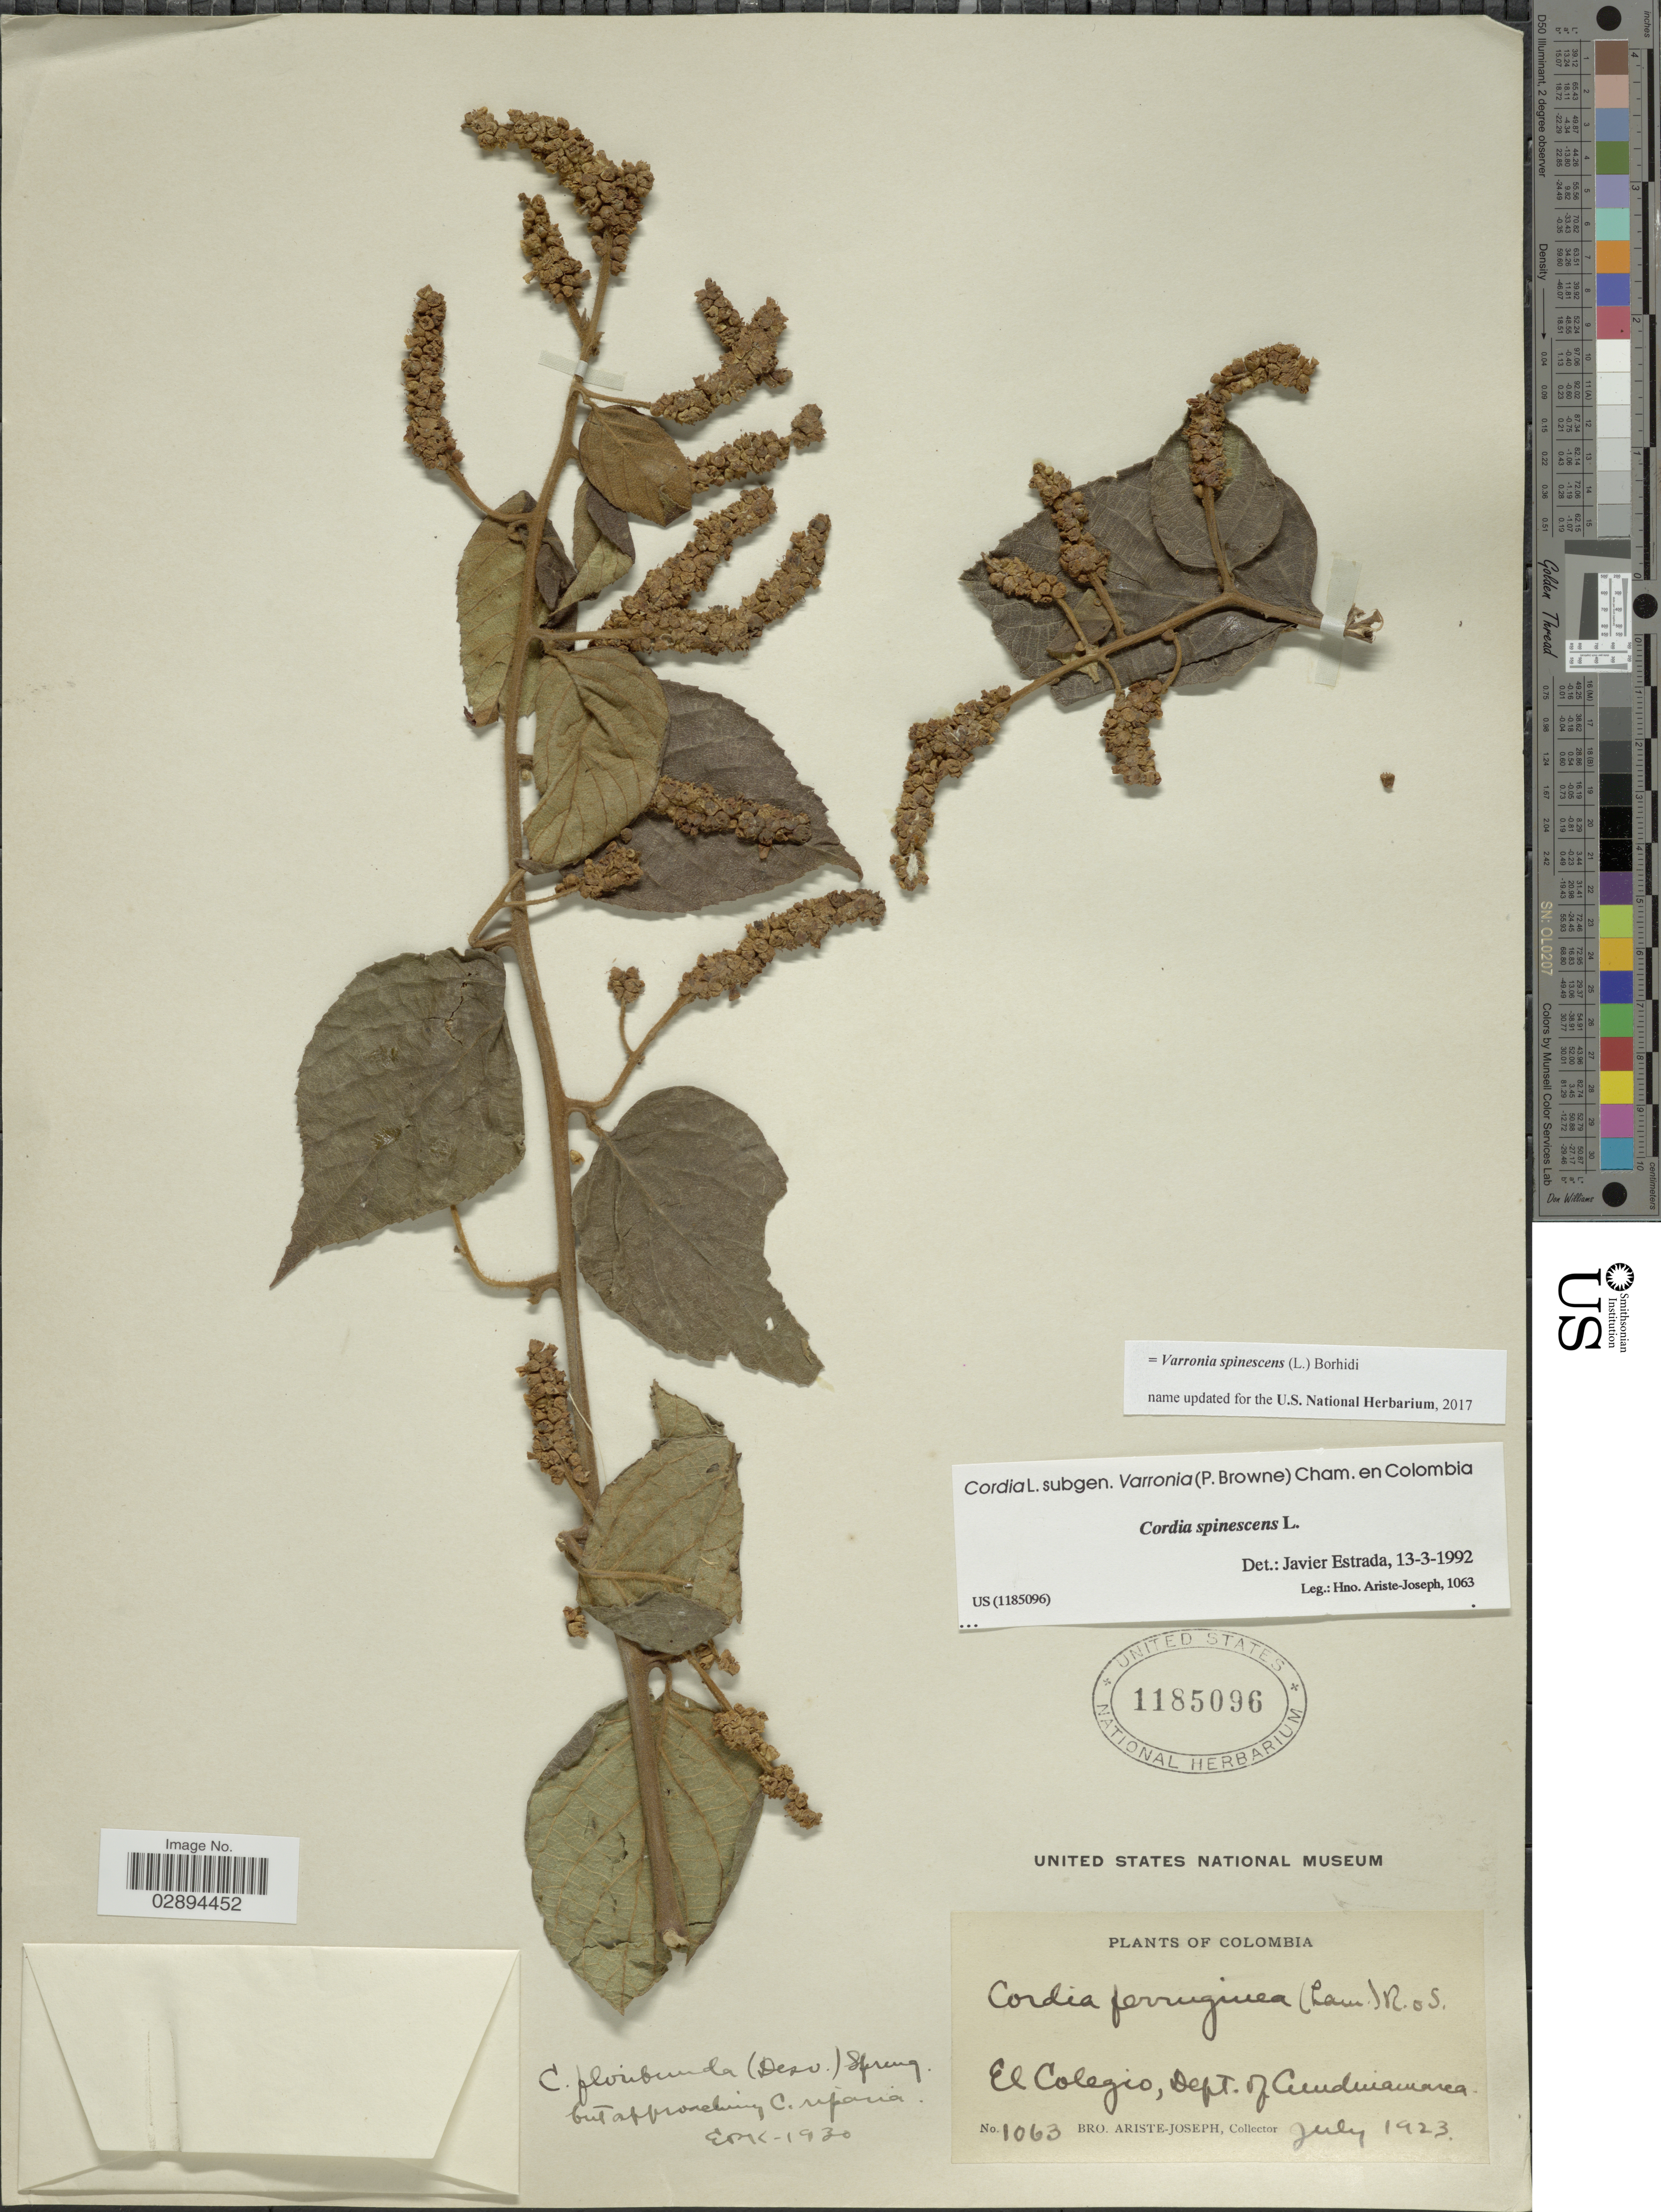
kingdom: Plantae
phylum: Tracheophyta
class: Magnoliopsida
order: Boraginales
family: Cordiaceae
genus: Varronia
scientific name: Varronia spinescens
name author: (L.) Borhidi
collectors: Bro. Ariste-Joseph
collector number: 1063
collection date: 1923-07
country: Colombia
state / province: Cundinamarca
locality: El Colegio, Dept. of Cundianamarca.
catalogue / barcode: US 1185096